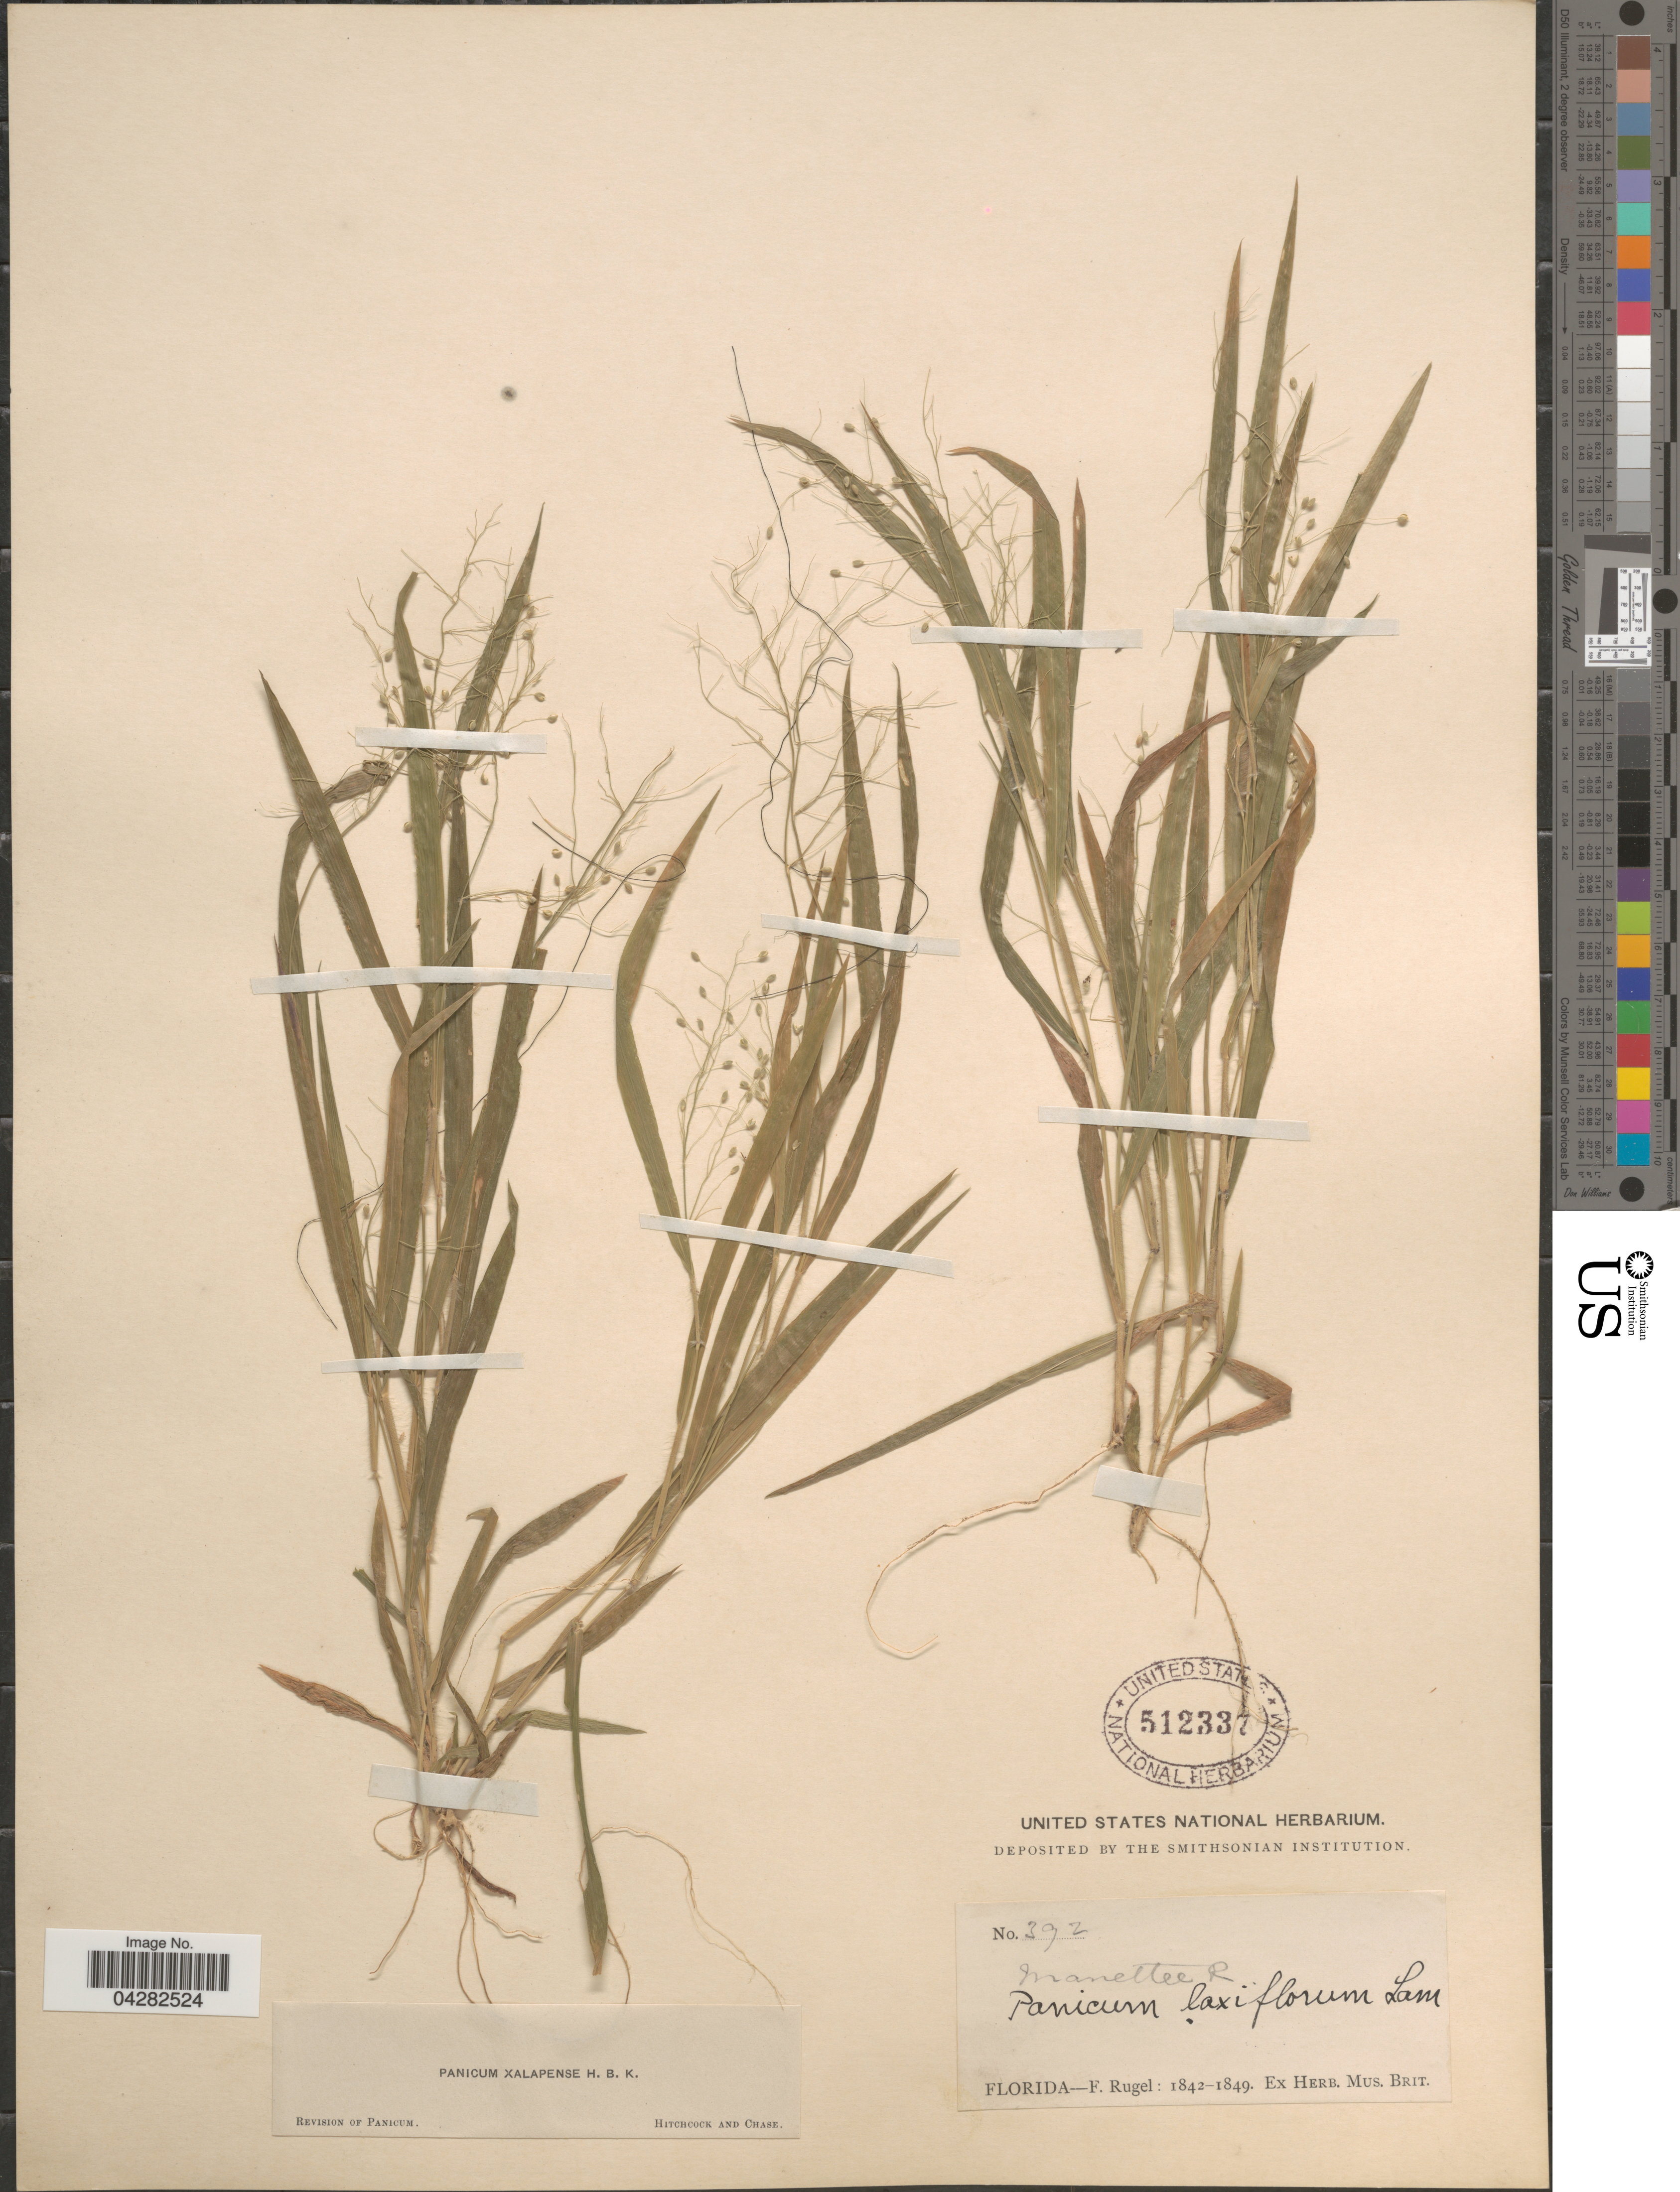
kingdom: Plantae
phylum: Tracheophyta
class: Liliopsida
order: Poales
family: Poaceae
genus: Dichanthelium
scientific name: Dichanthelium laxiflorum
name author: (Lam.) Gould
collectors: F. Rugel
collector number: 392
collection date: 1842/1849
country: United States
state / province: Florida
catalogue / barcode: US 512337